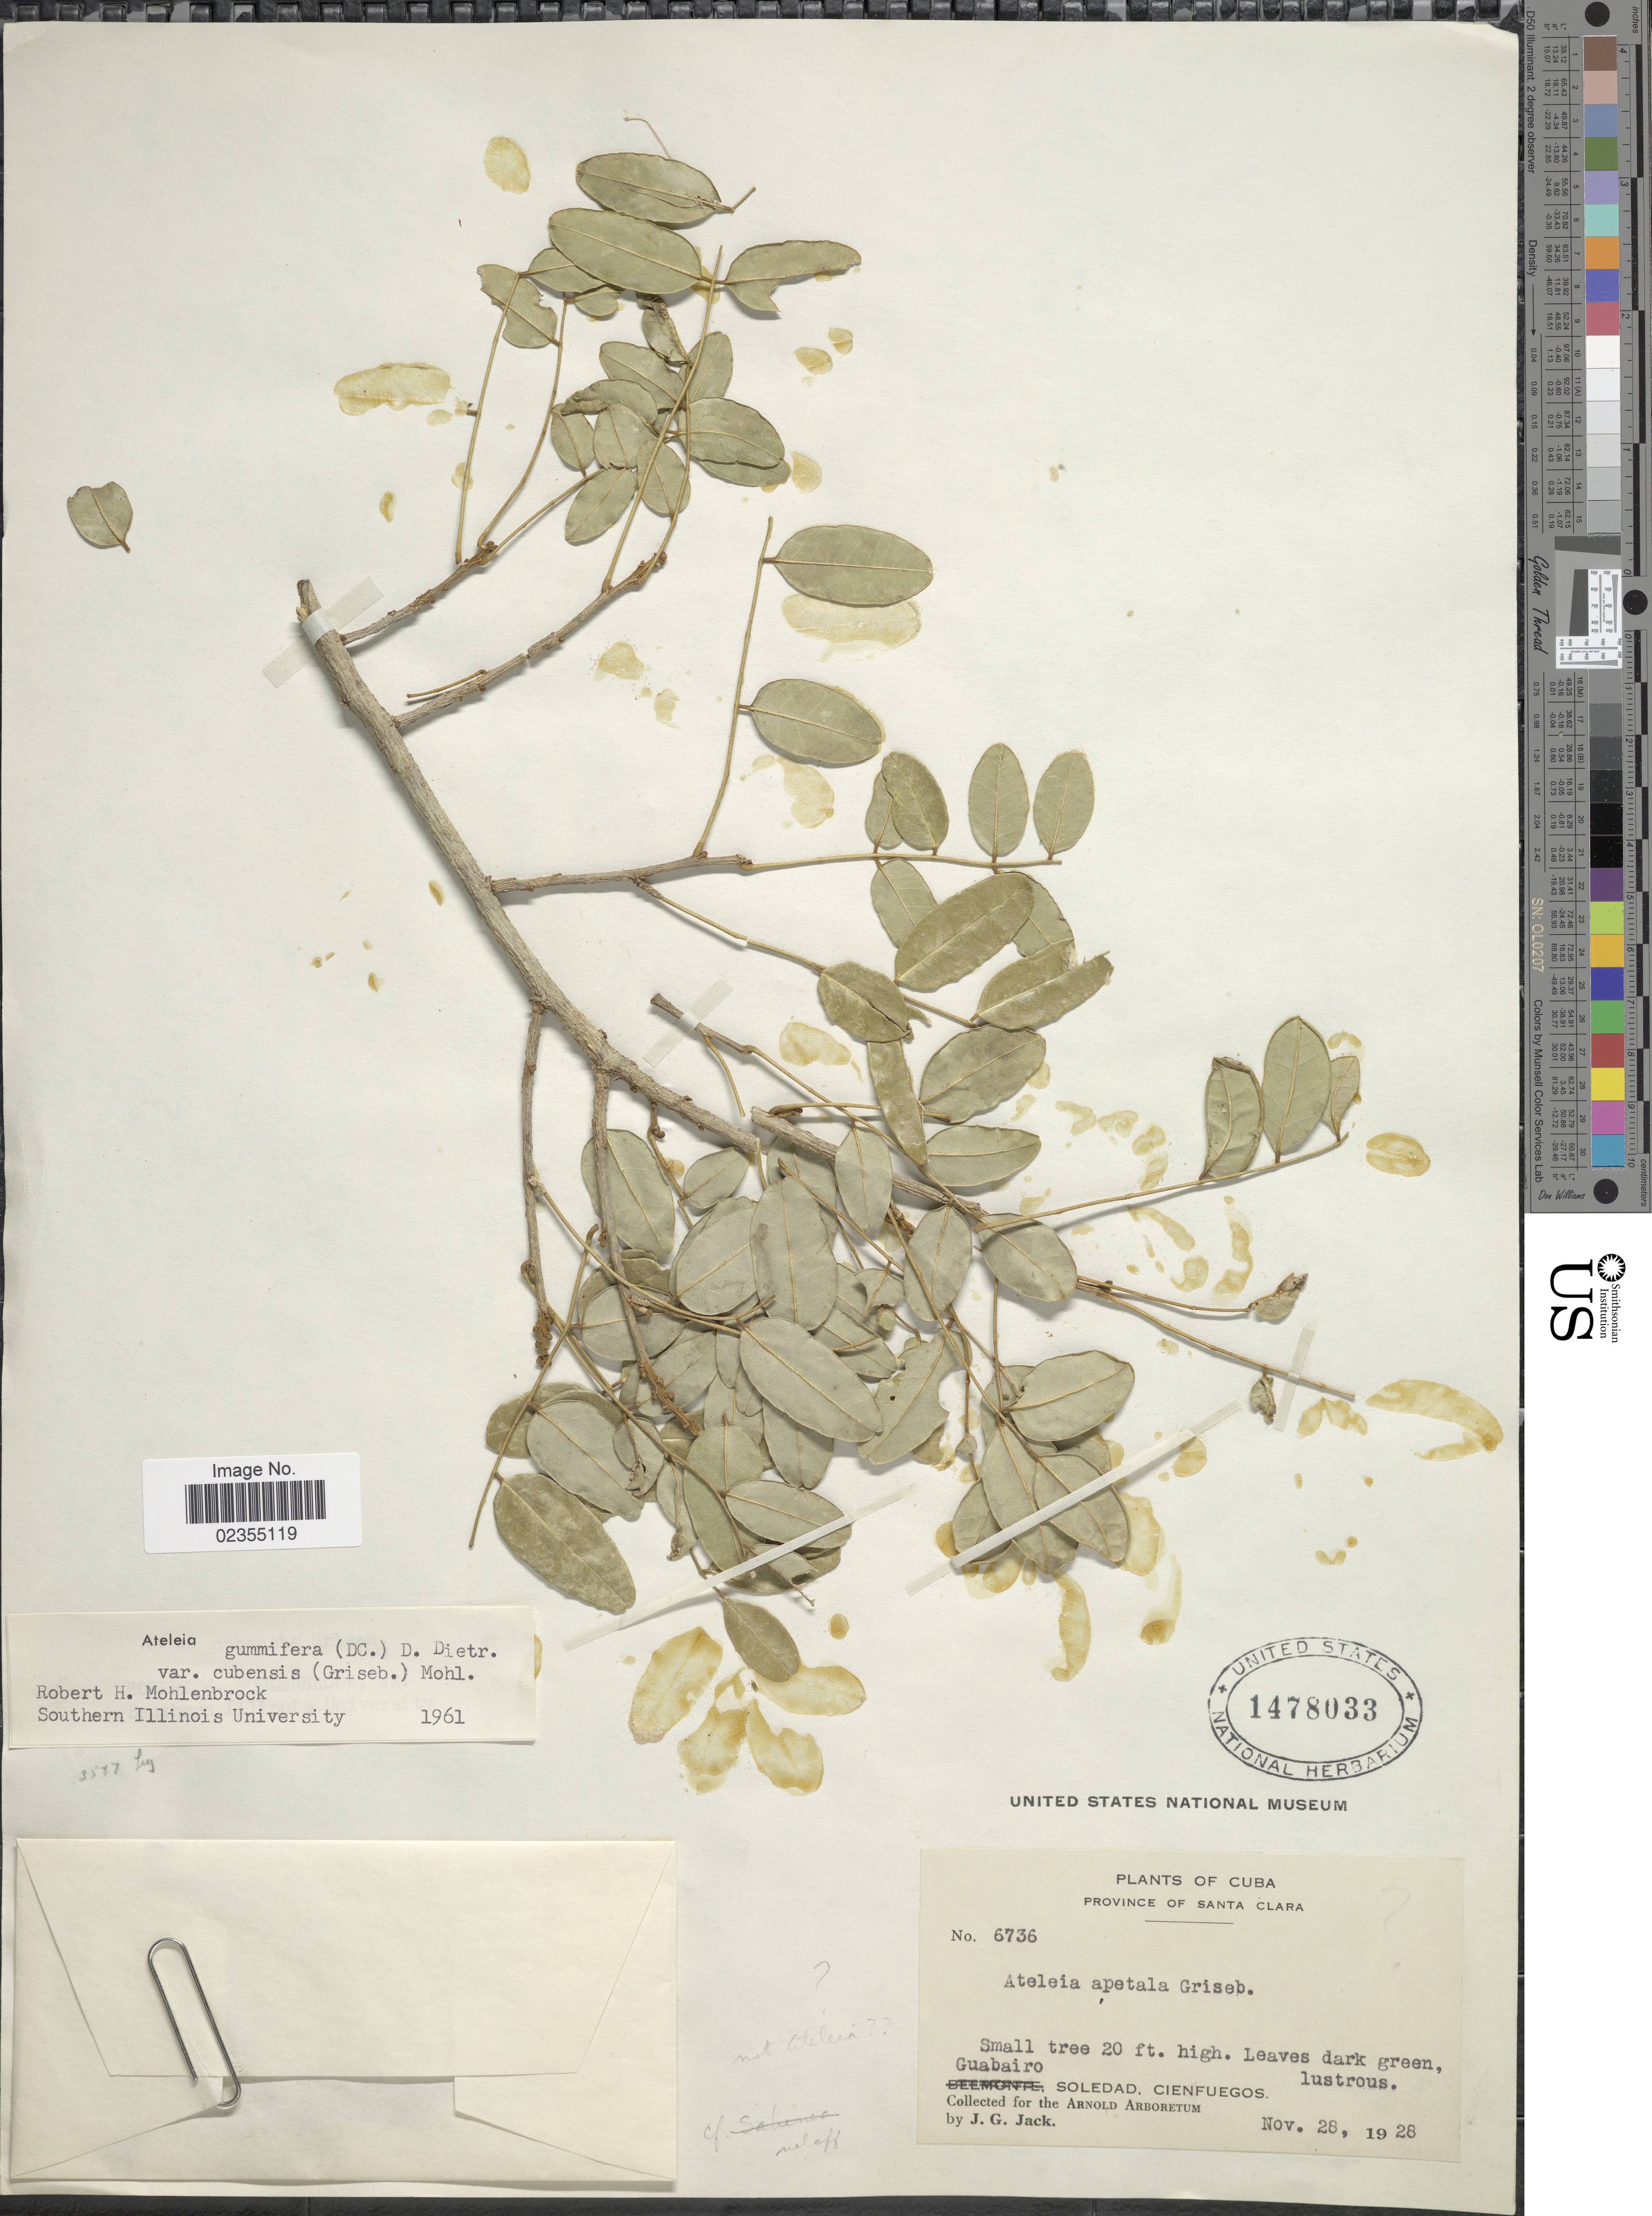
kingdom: Plantae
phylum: Tracheophyta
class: Magnoliopsida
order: Fabales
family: Fabaceae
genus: Ateleia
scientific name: Ateleia gummifera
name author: (Bertero ex DC.) D. Dietr.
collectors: J. G. Jack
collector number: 6736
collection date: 1928-11-28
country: Cuba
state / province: Las Villas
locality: Province of Santa Clara. Guabairo Soledad, Cienfuegos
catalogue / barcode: US 1478033